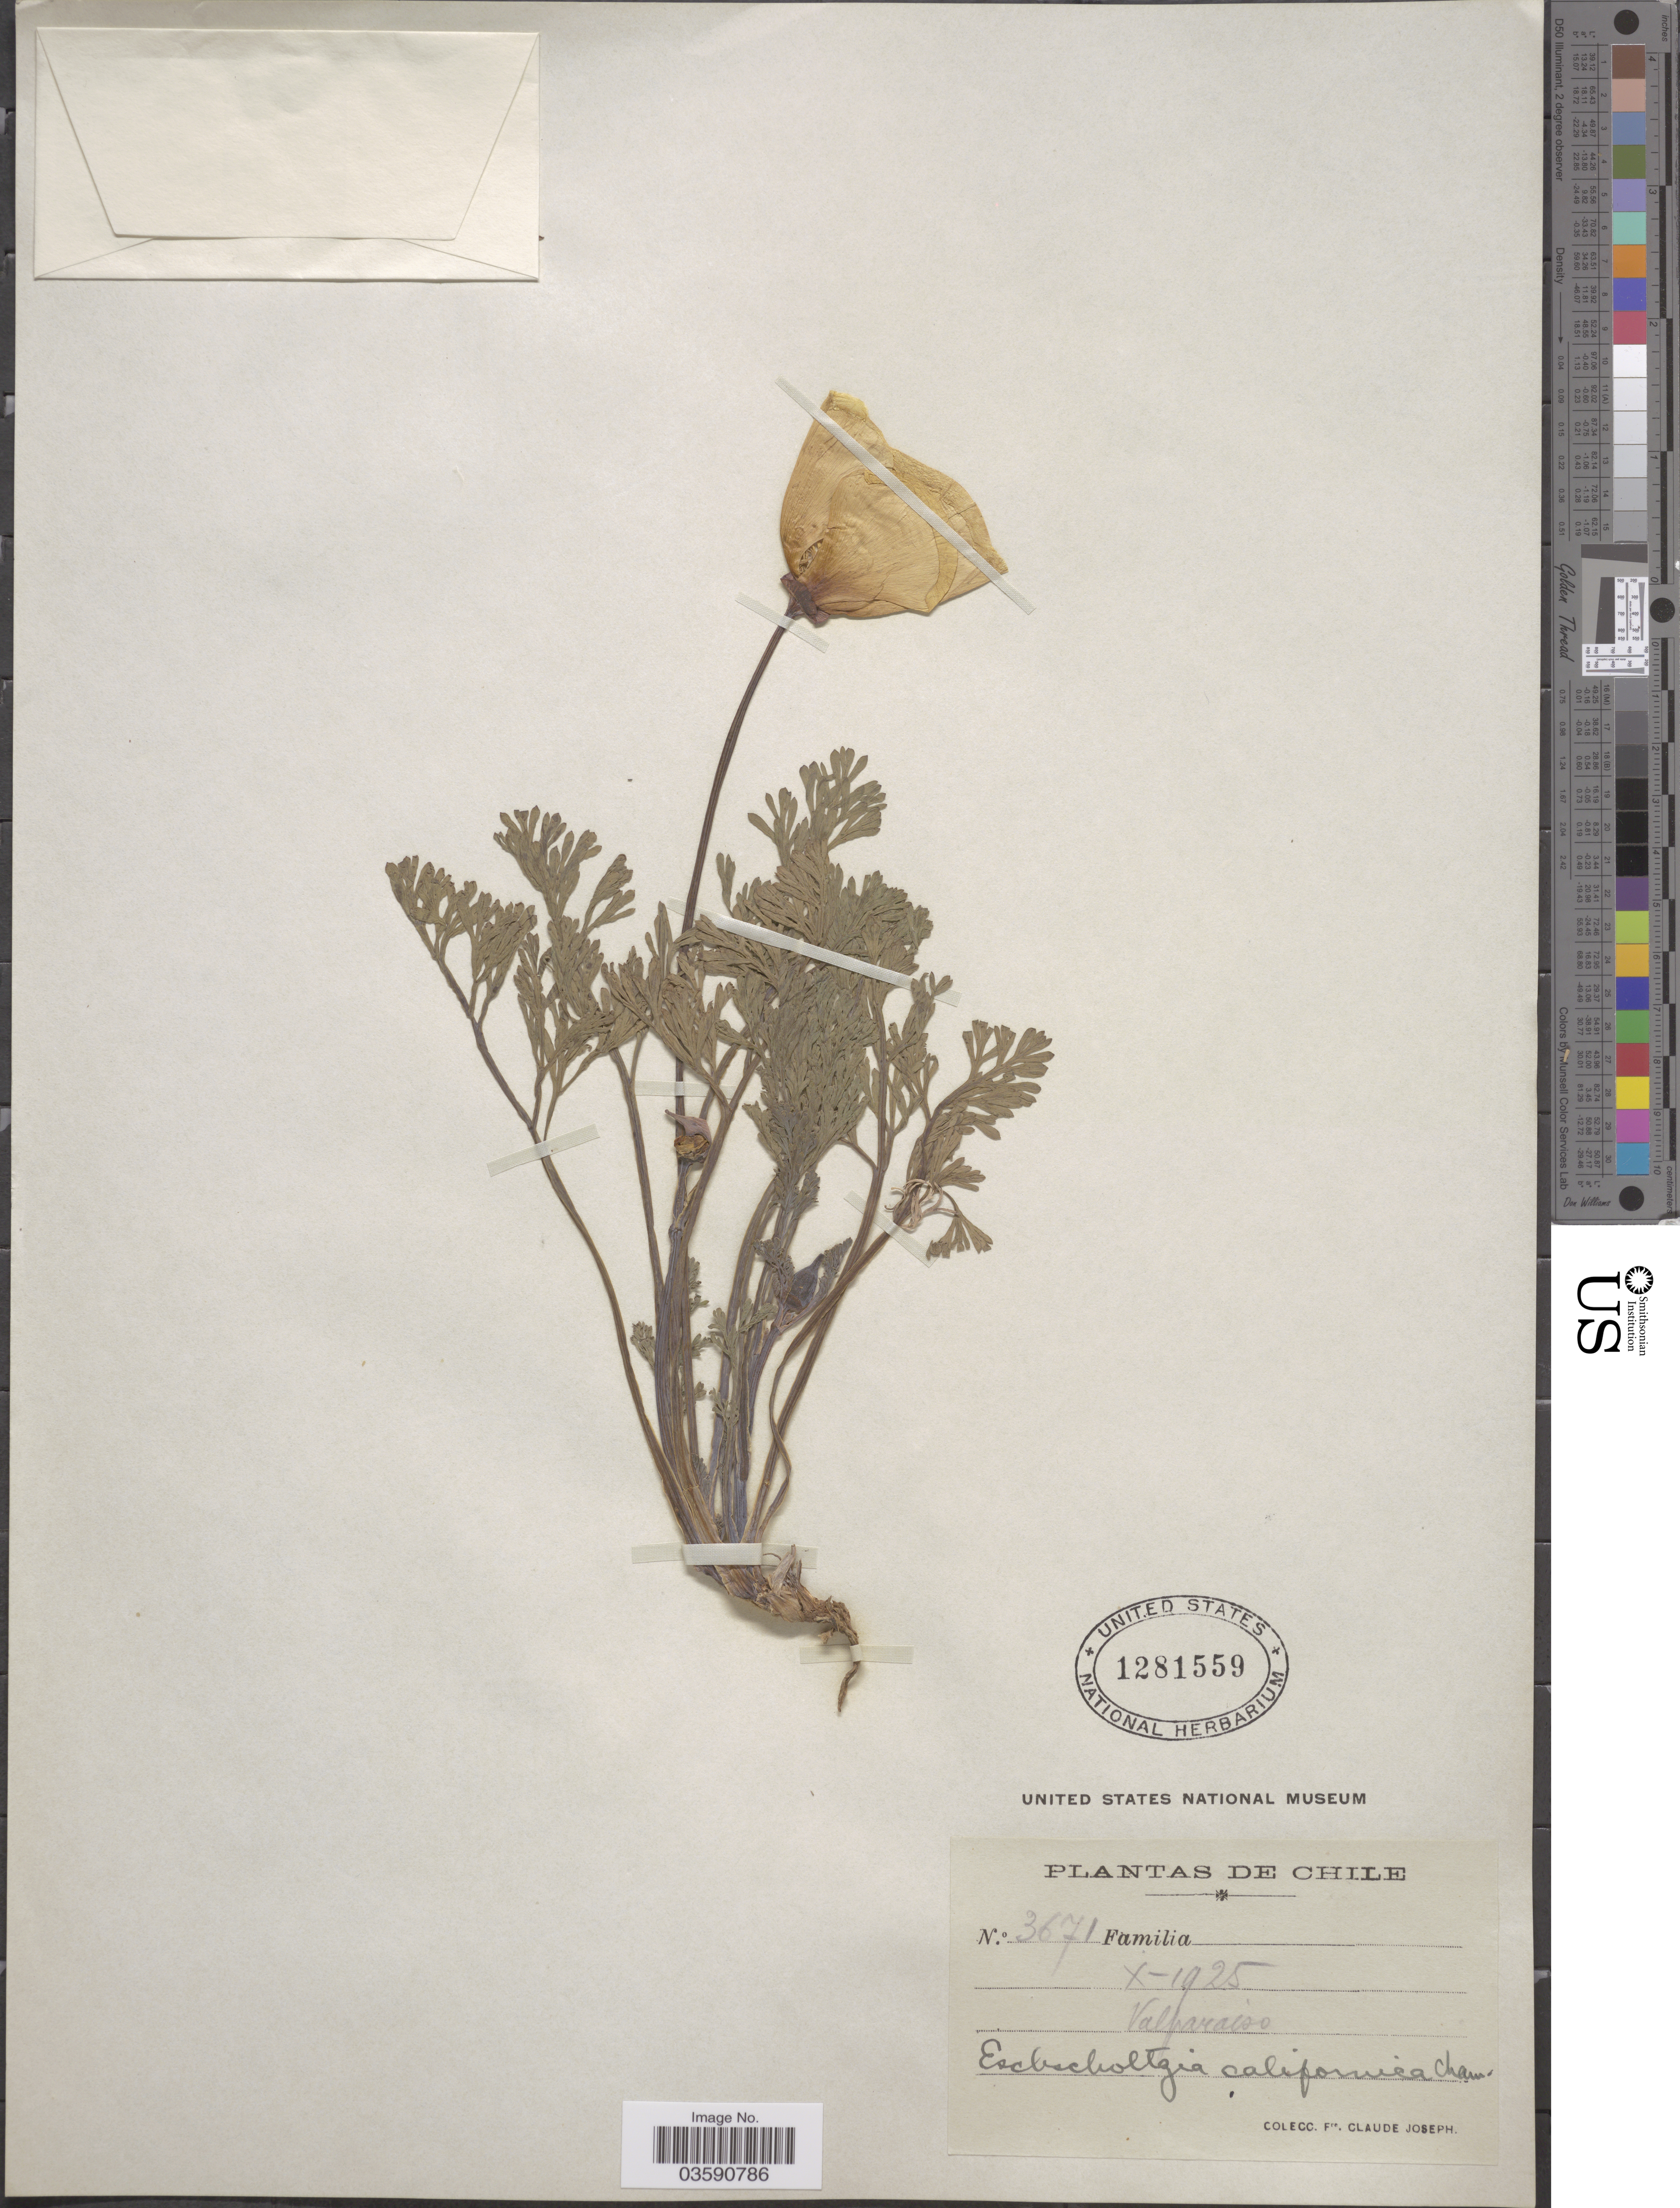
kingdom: Plantae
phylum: Tracheophyta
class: Magnoliopsida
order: Ranunculales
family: Papaveraceae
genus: Eschscholzia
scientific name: Eschscholzia californica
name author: Cham.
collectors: Bro. Claude-Joseph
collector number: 3671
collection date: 1925-10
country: Chile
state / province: Valparaíso (V)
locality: Valparaiso.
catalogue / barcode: US 1281559